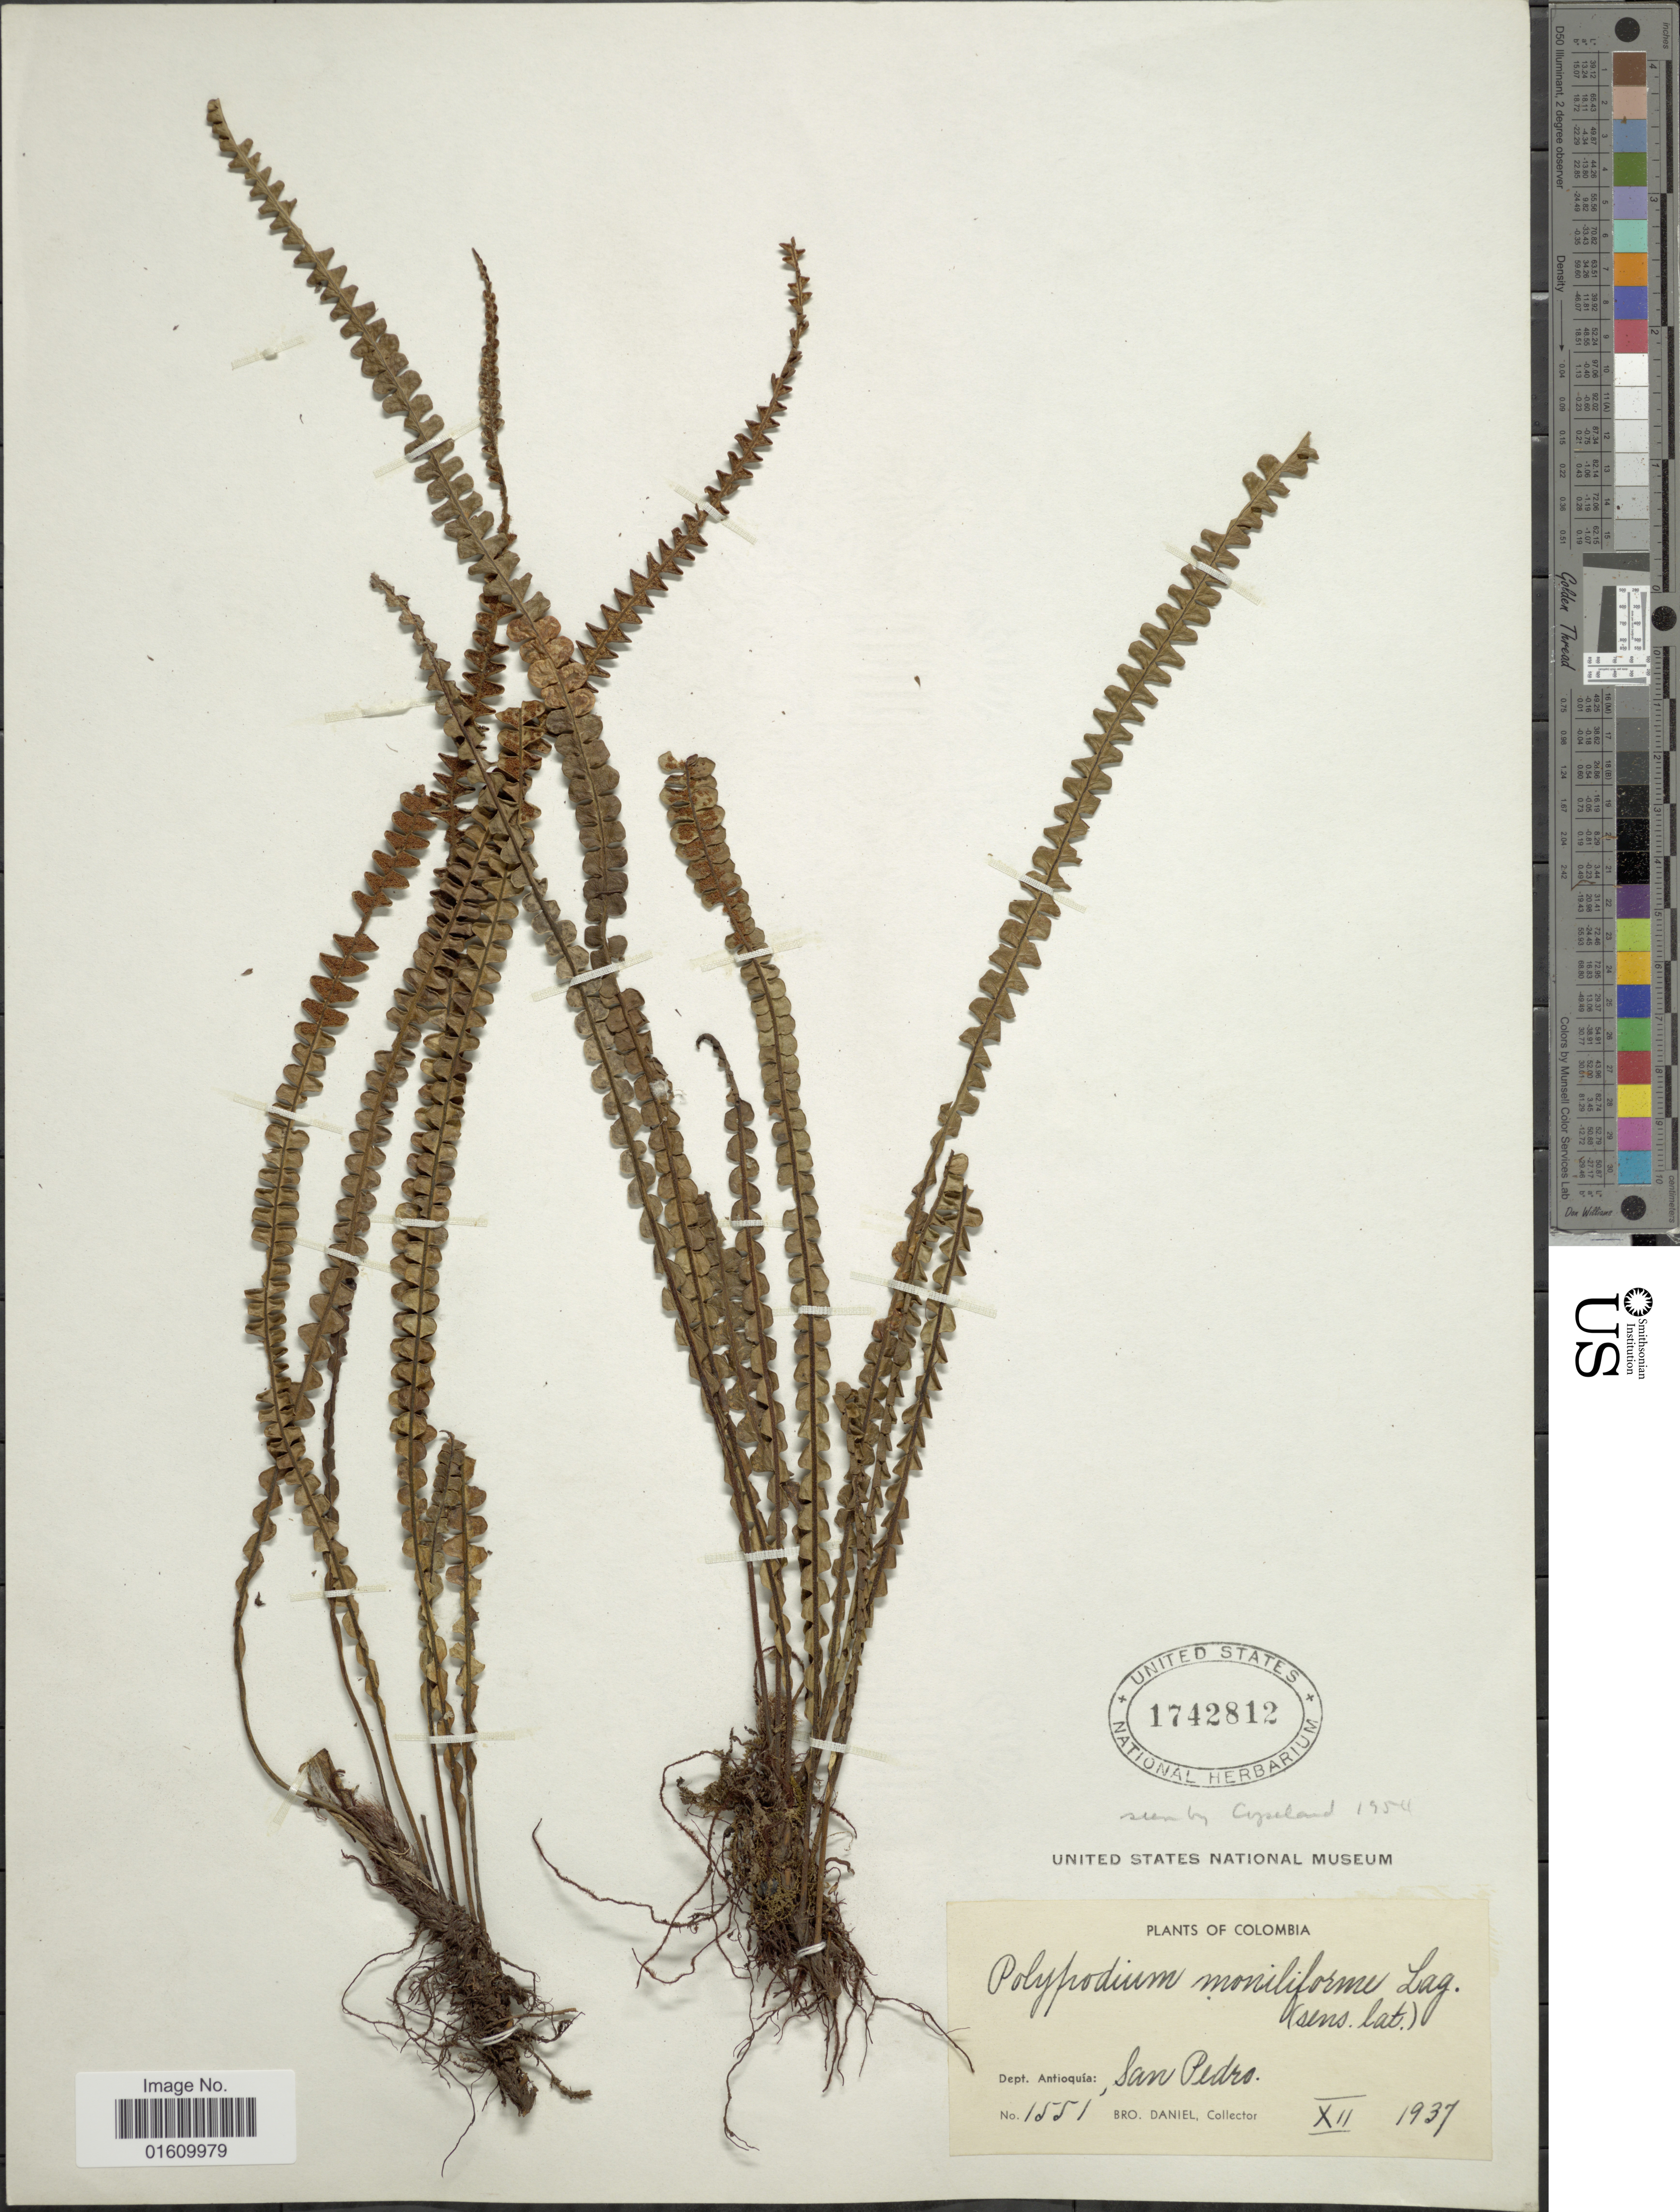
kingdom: Plantae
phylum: Tracheophyta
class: Polypodiopsida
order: Polypodiales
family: Polypodiaceae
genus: Melpomene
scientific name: Melpomene moniliformis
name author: (Lag. ex Sw.) A.R. Sm. & R.C. Moran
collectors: Bro. Daniel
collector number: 1551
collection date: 1937-11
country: Colombia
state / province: Antioquia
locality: San Pedro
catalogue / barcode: US 1742812